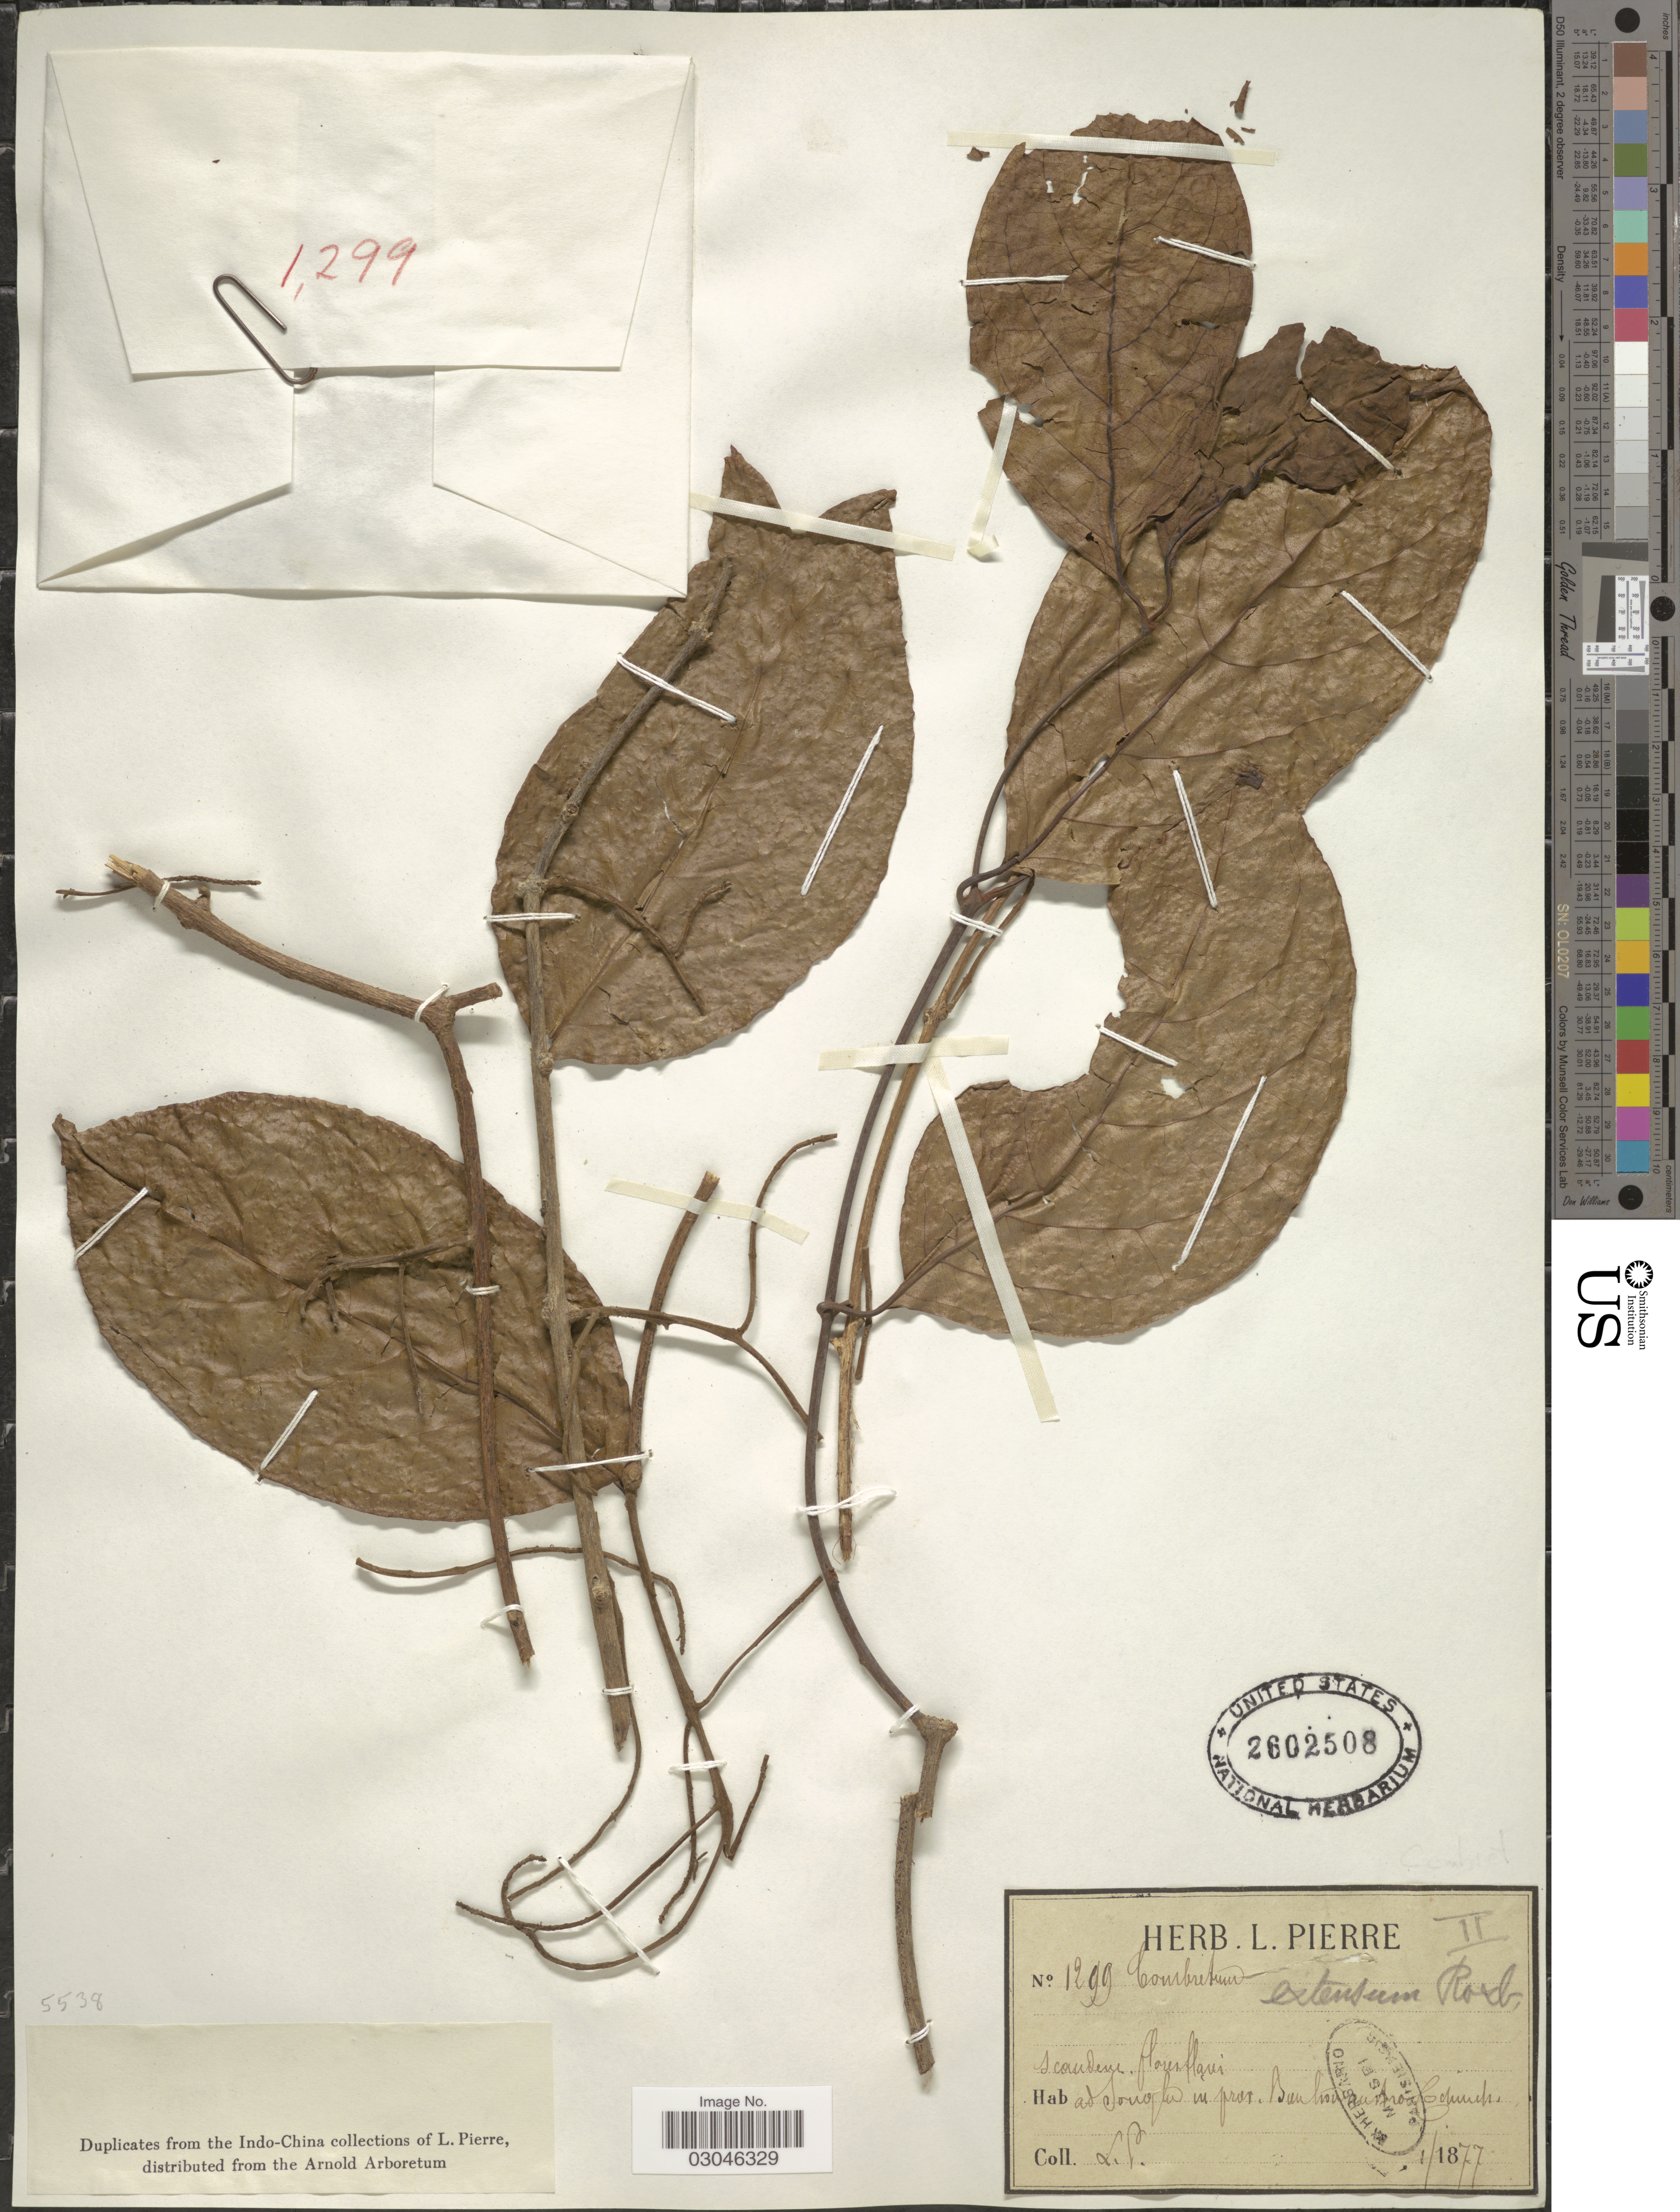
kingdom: Plantae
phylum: Tracheophyta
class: Magnoliopsida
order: Myrtales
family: Combretaceae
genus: Combretum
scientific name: Combretum extensum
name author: Roxb.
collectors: L. Pierre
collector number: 1299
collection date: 1877-01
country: Vietnam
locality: Ad Song lu in prov. Bien hoa austro Cochinch. [at Song Lu in Bien Hoa province, south Cochinchina]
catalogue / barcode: US 2602508